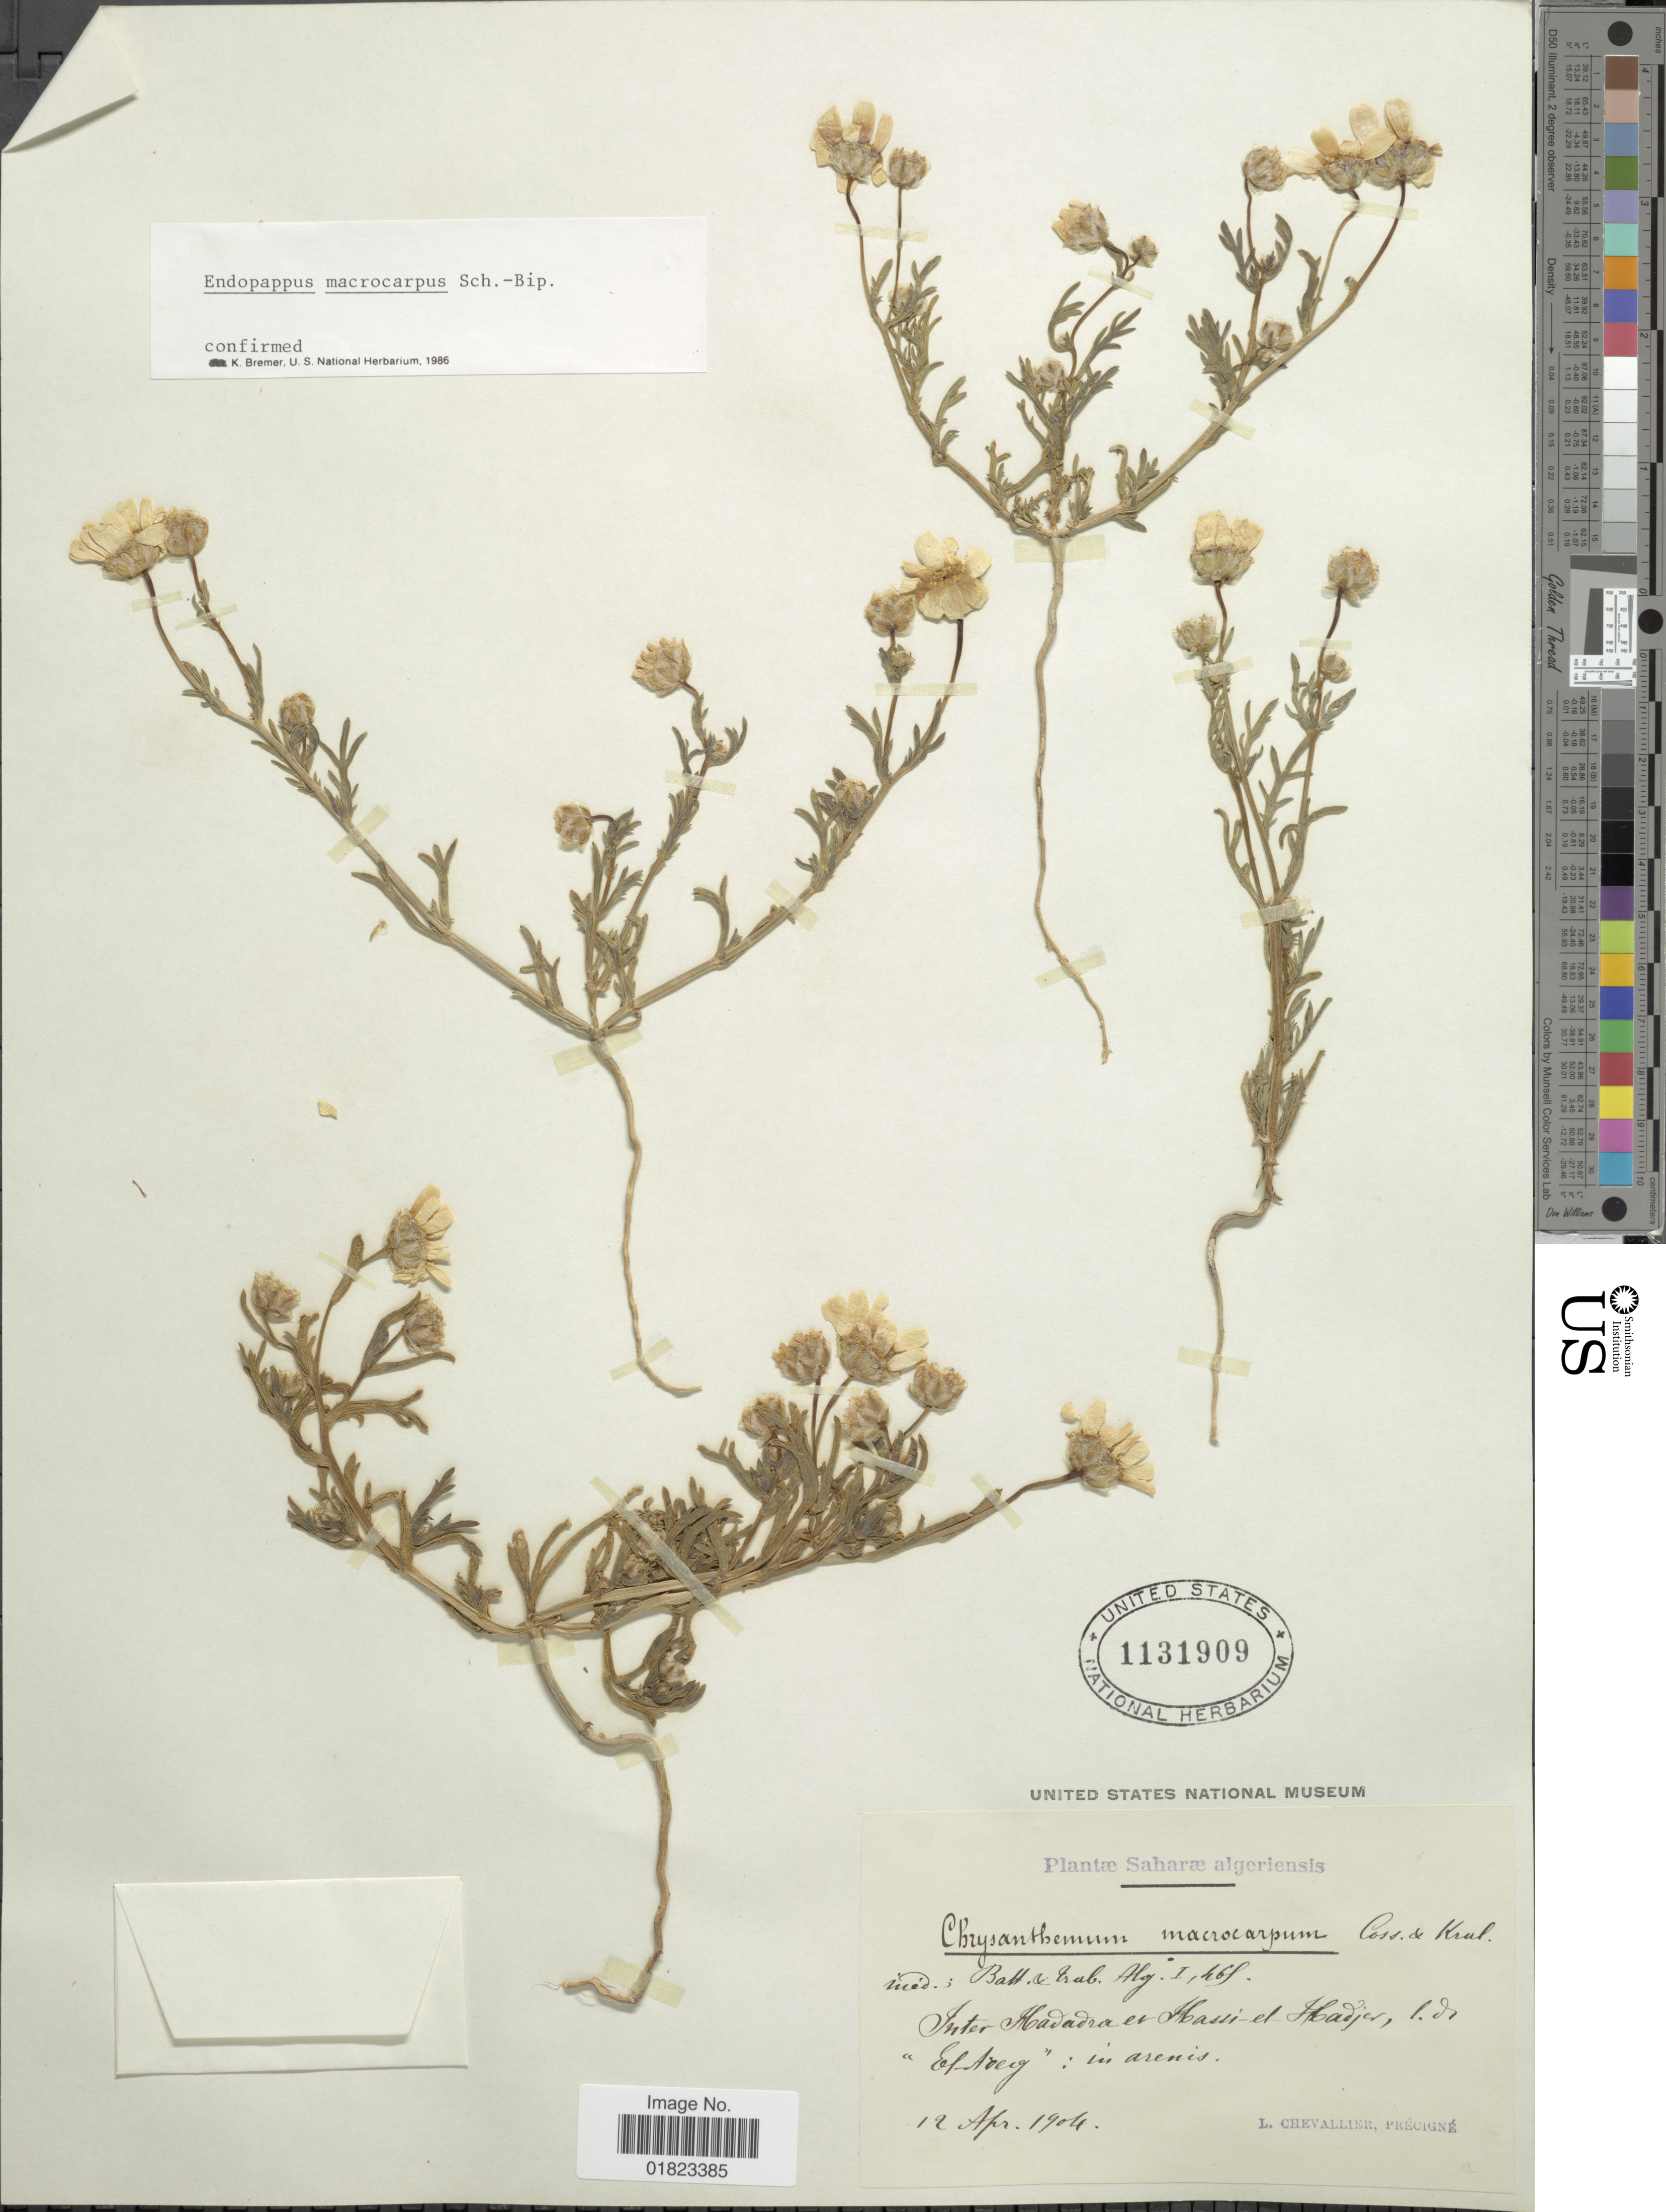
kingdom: Plantae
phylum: Tracheophyta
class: Magnoliopsida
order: Asterales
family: Asteraceae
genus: Endopappus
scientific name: Endopappus macrocarpus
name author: Sch. Bip.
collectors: L. Chevallier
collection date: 1904-04-12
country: Algeria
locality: Saharae Algeriensis. Inter Mahadra Hassi et Hadjer, l. [illegible text] "Ef-Averg": in arenis.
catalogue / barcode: US 1131909